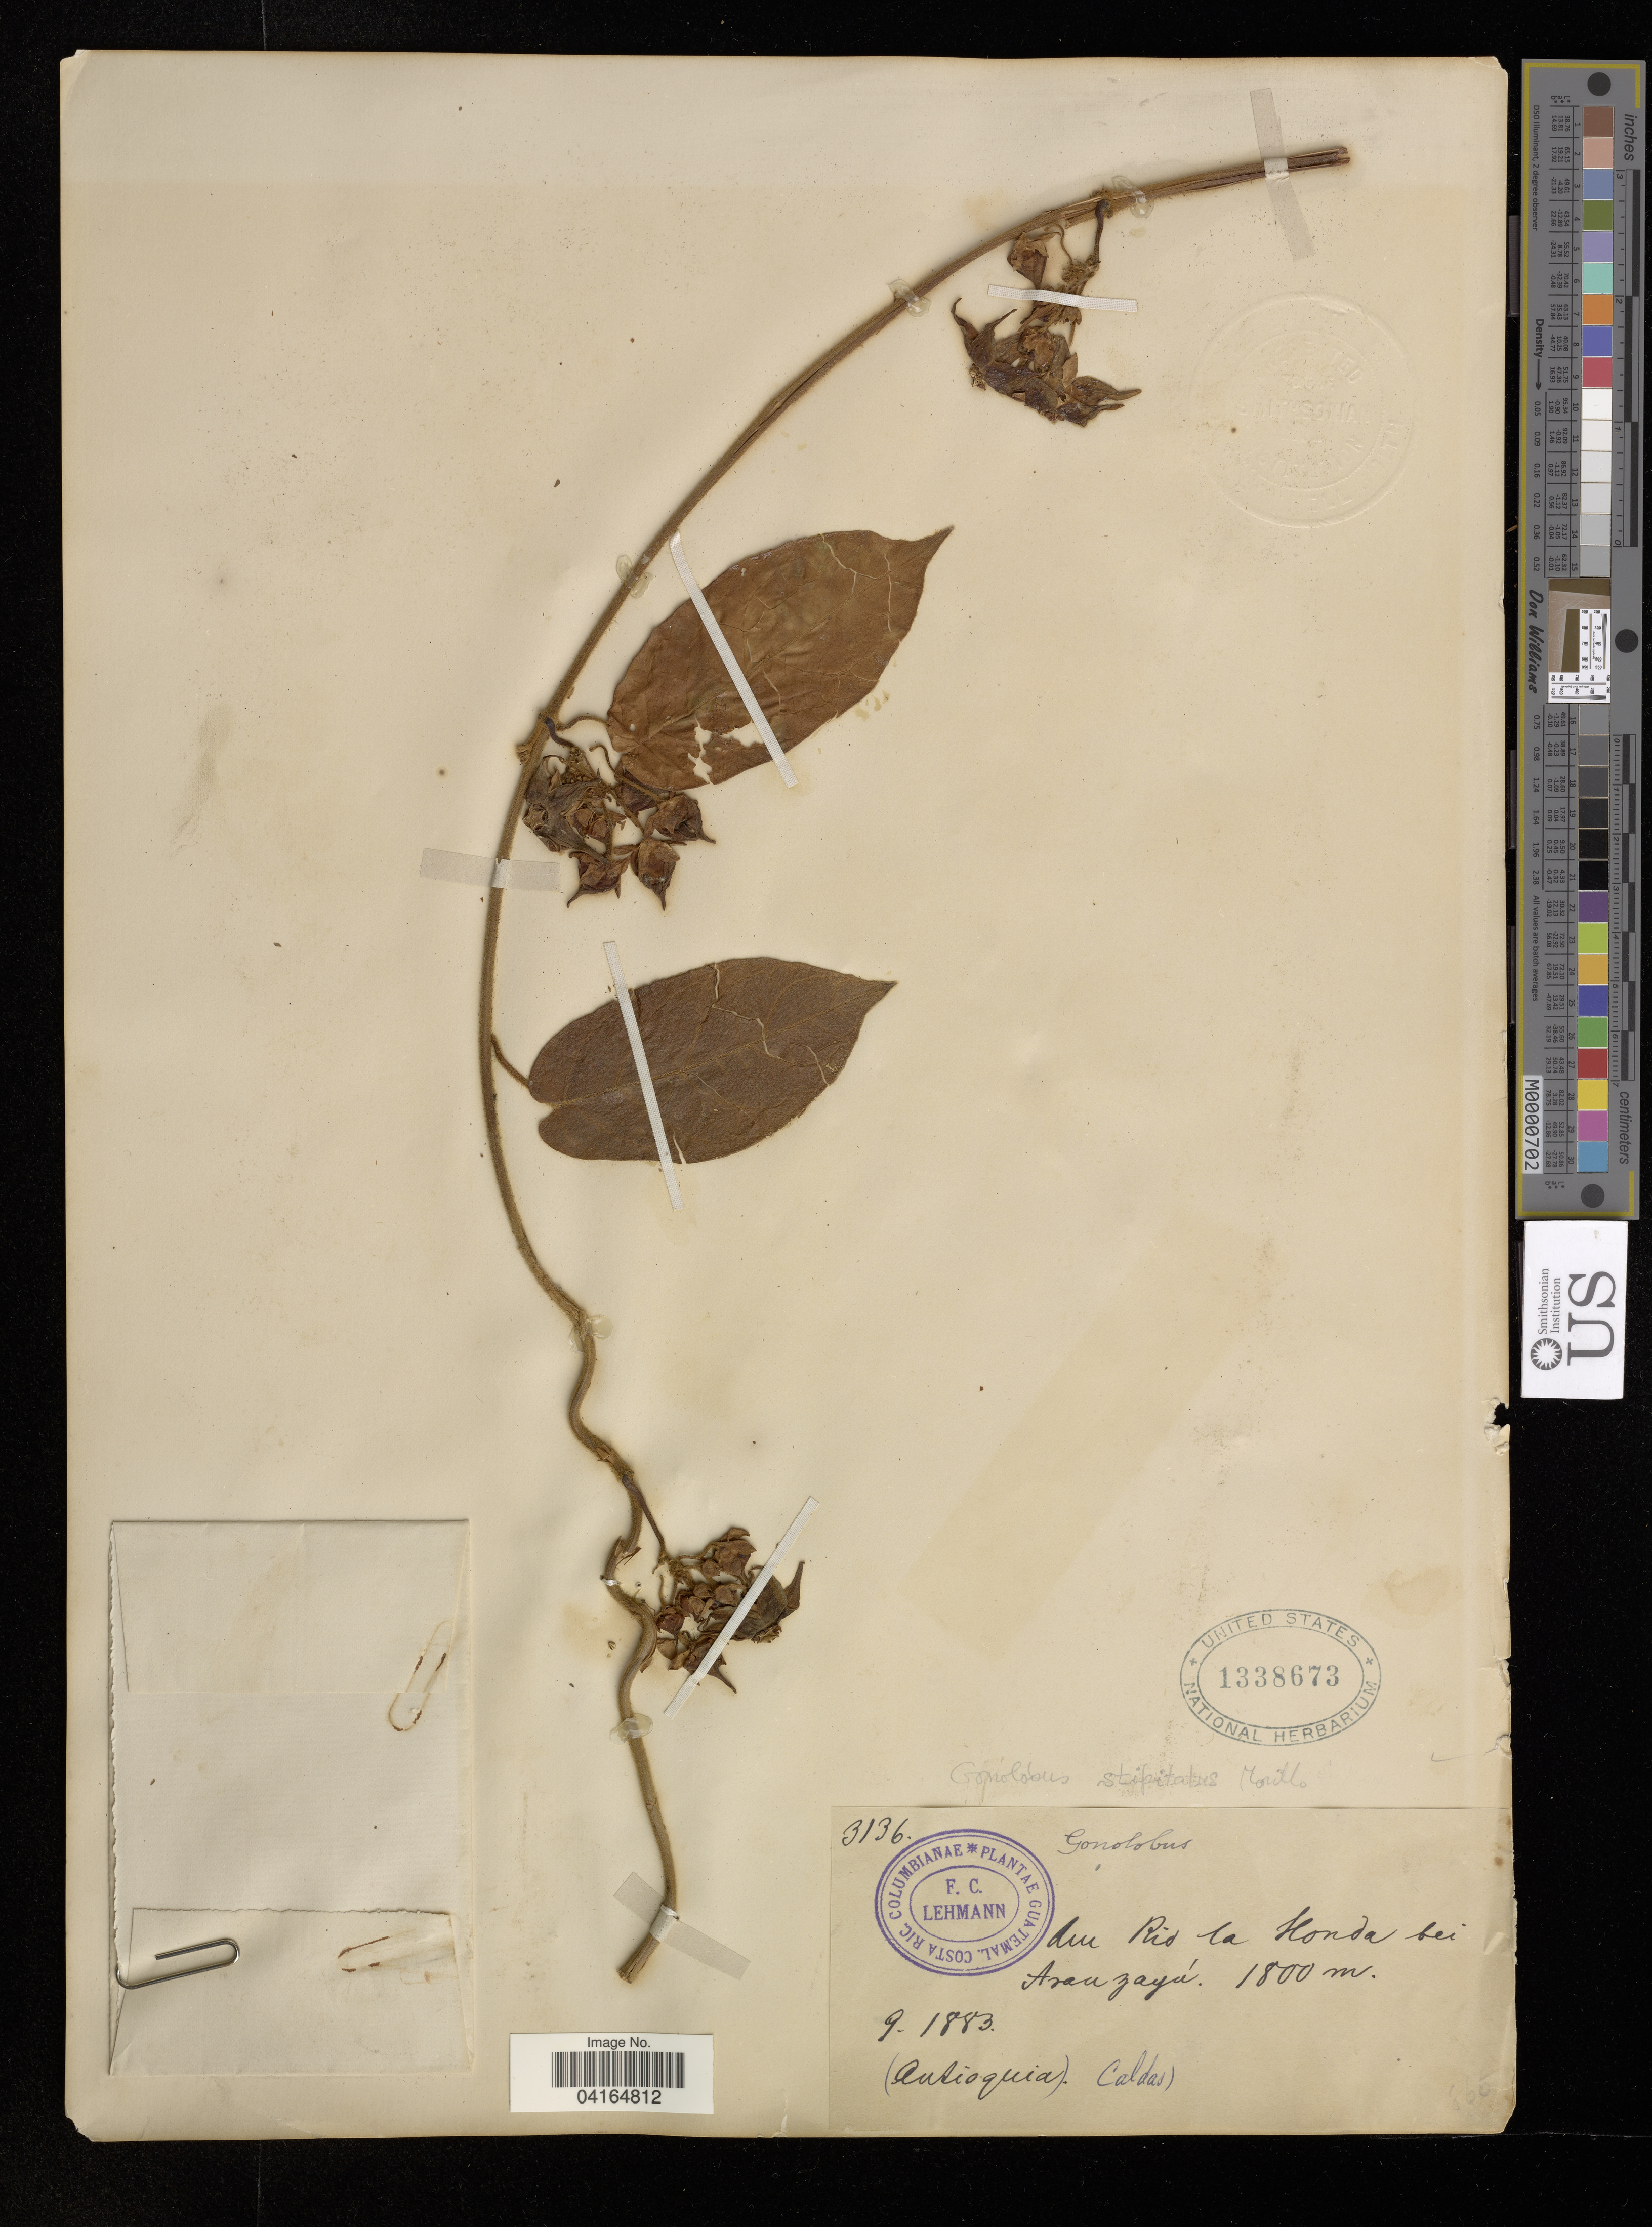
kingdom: Plantae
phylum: Tracheophyta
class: Magnoliopsida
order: Gentianales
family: Apocynaceae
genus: Gonolobus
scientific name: Gonolobus stipitatus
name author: Alain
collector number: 3136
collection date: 1883-09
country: Colombia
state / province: Antioquia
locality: Am Rio la Honda bei Aranzazu. Caldas.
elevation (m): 1800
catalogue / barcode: US 1338673